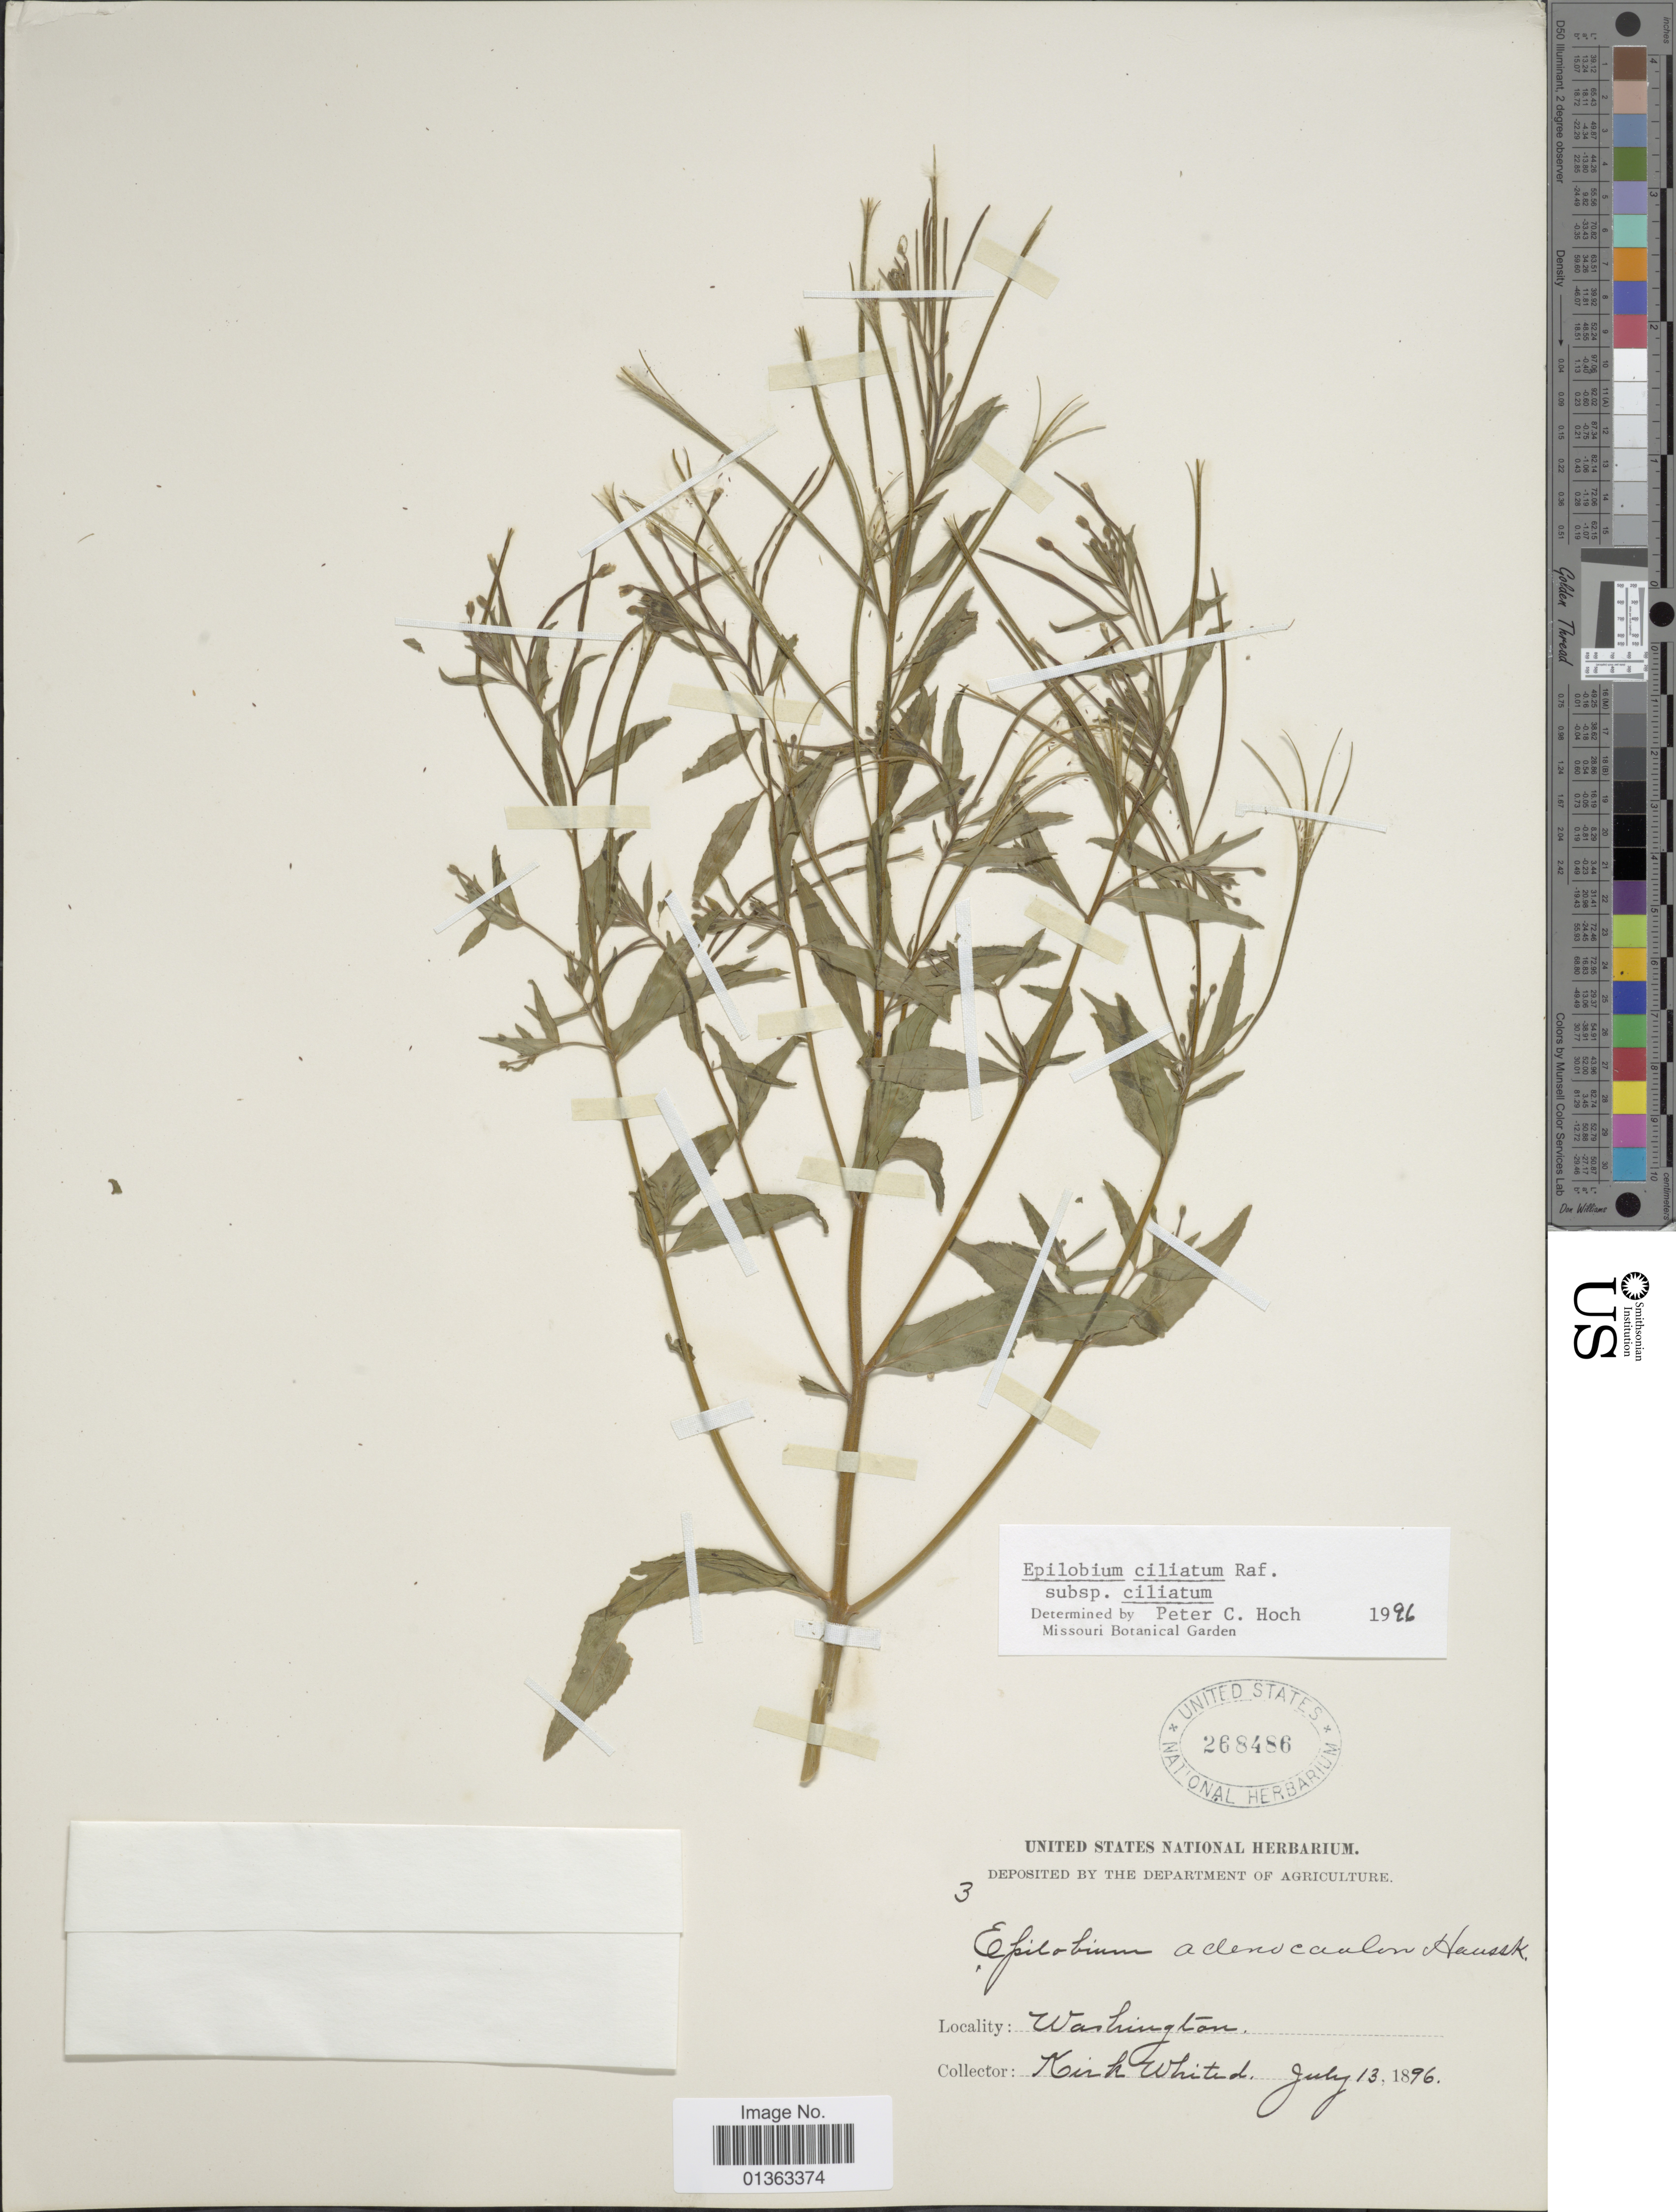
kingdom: Plantae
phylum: Tracheophyta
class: Magnoliopsida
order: Myrtales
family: Onagraceae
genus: Epilobium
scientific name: Epilobium ciliatum subsp. ciliatum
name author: Raf.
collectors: K. Whited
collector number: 3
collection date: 1896-07-13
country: United States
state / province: Washington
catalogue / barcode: US 268486